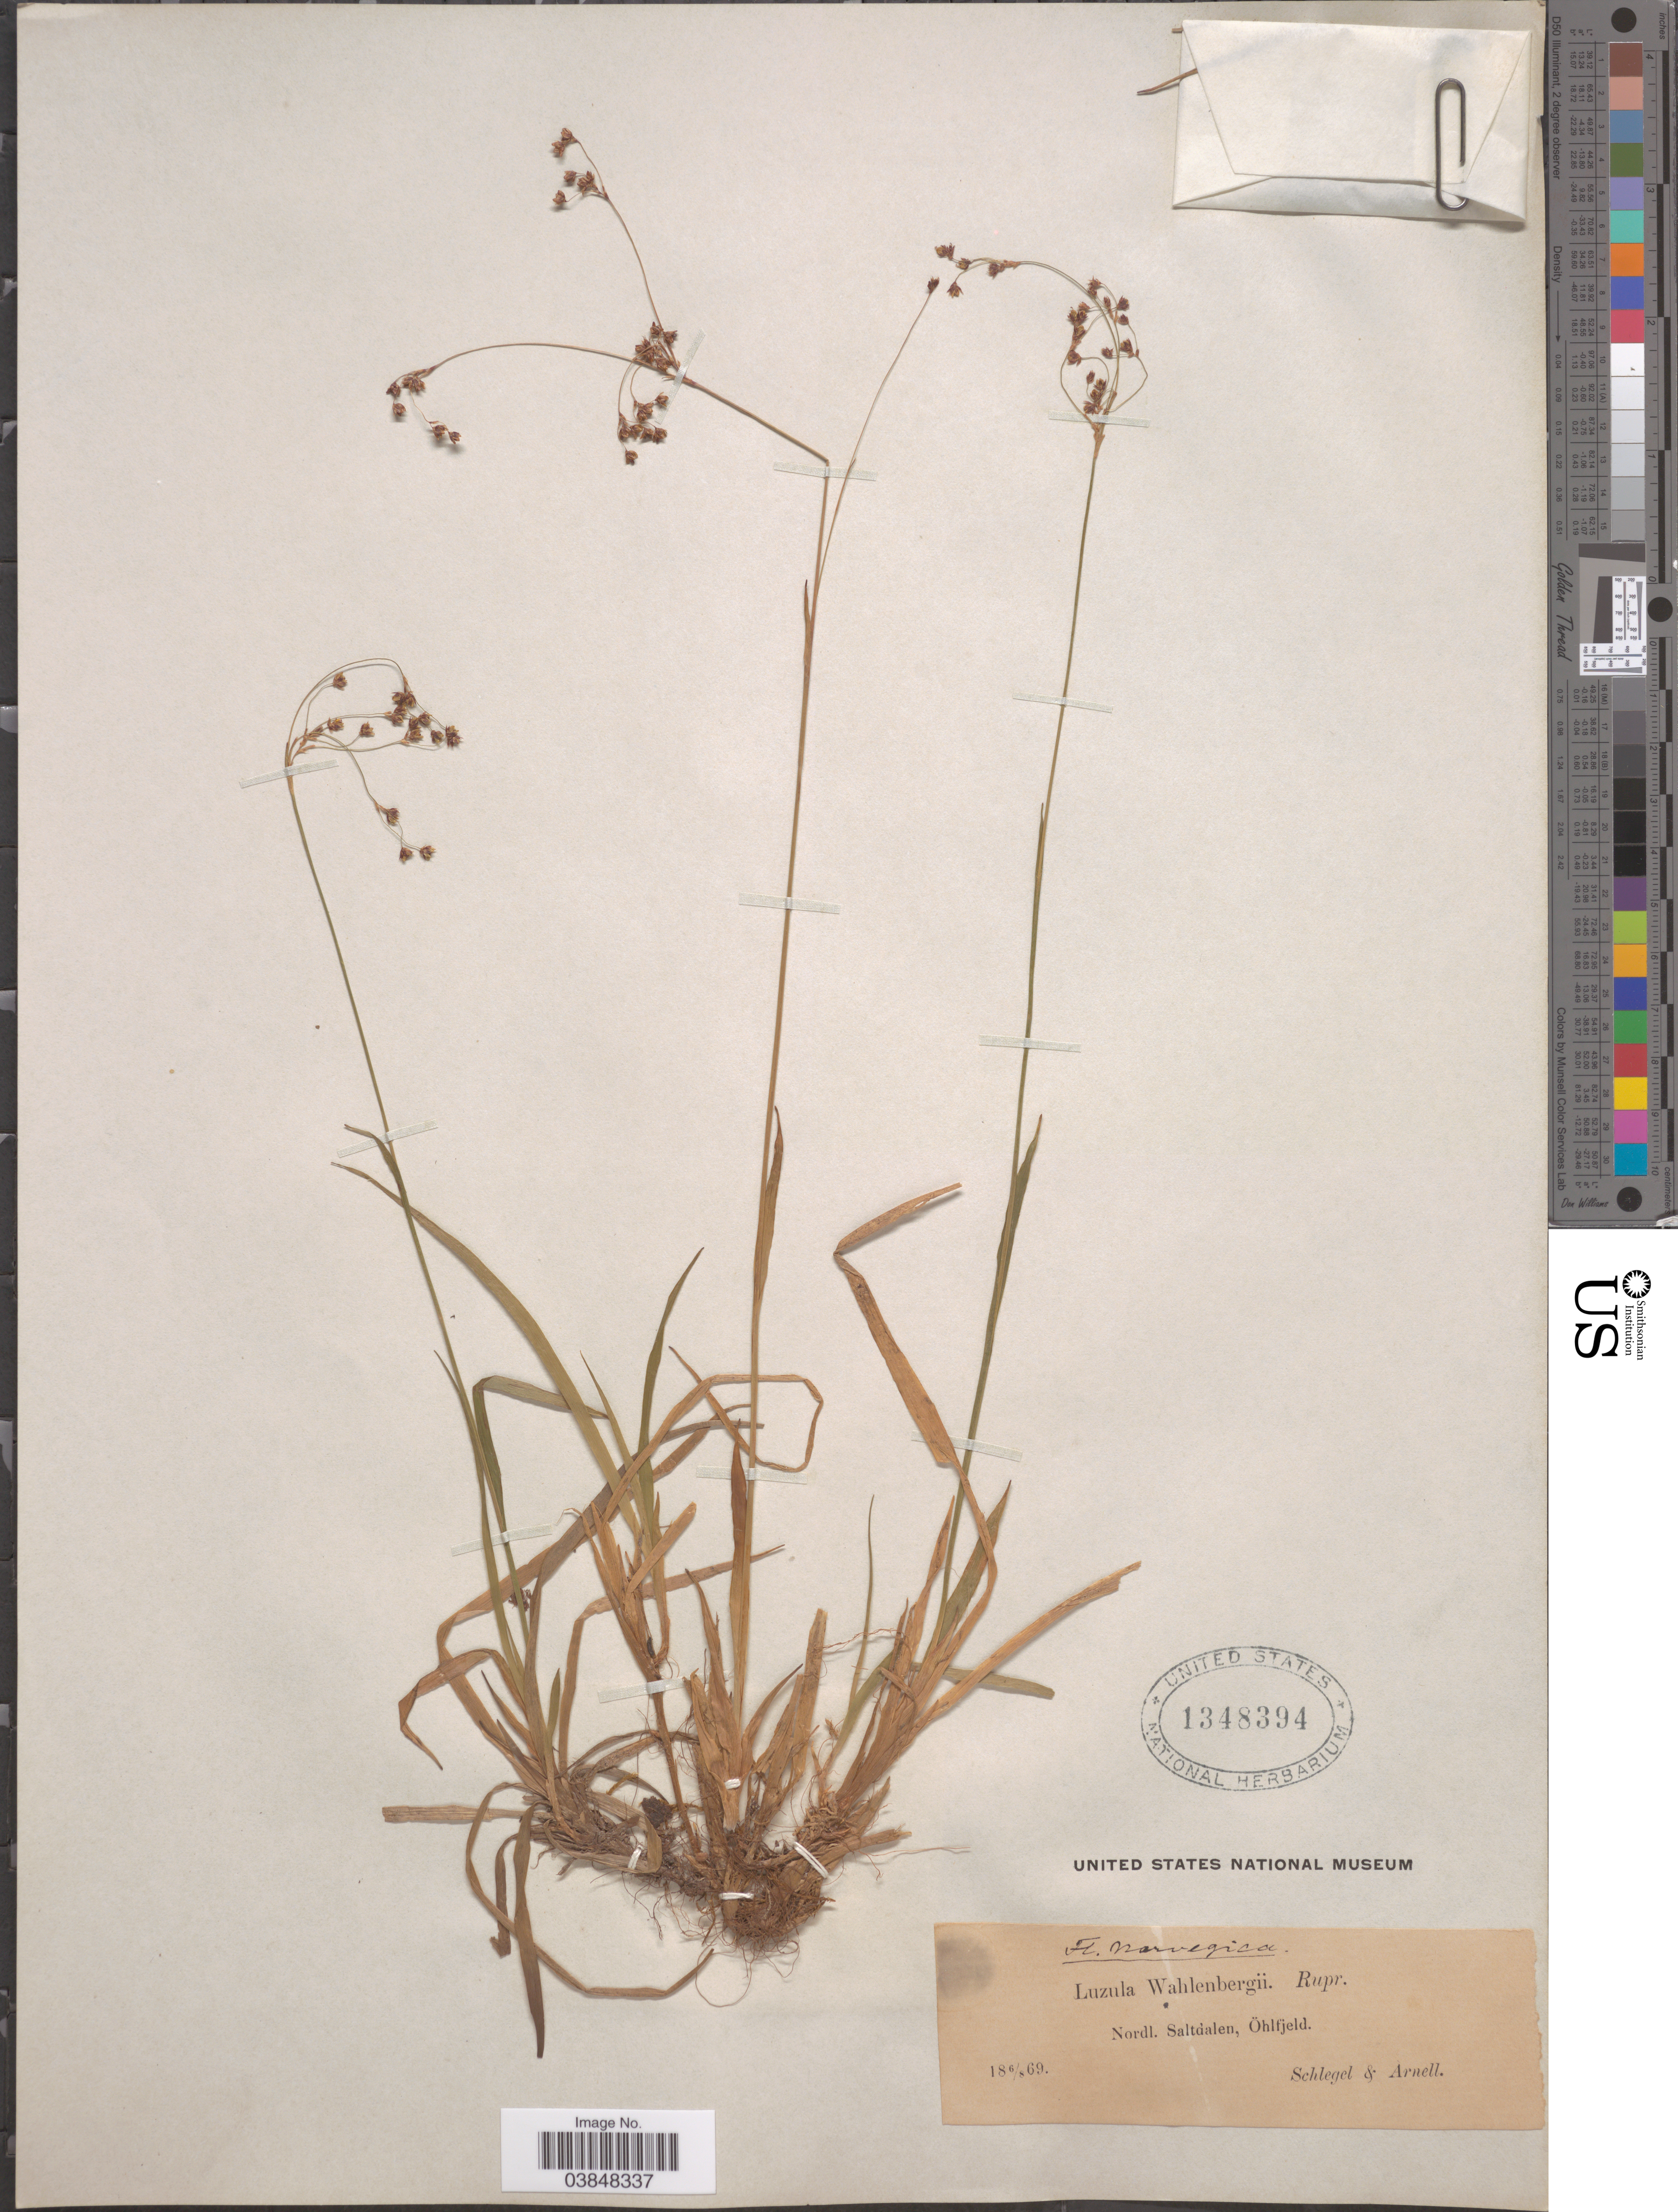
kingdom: Plantae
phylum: Tracheophyta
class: Liliopsida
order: Poales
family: Juncaceae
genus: Luzula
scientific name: Luzula wahlenbergii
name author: Rupr.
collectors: Schlegel & Arnell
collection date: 1869-08-06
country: Norway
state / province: Nordland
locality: Norvegica. Saltdalen, Öhlfjeld.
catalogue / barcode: US 1348394